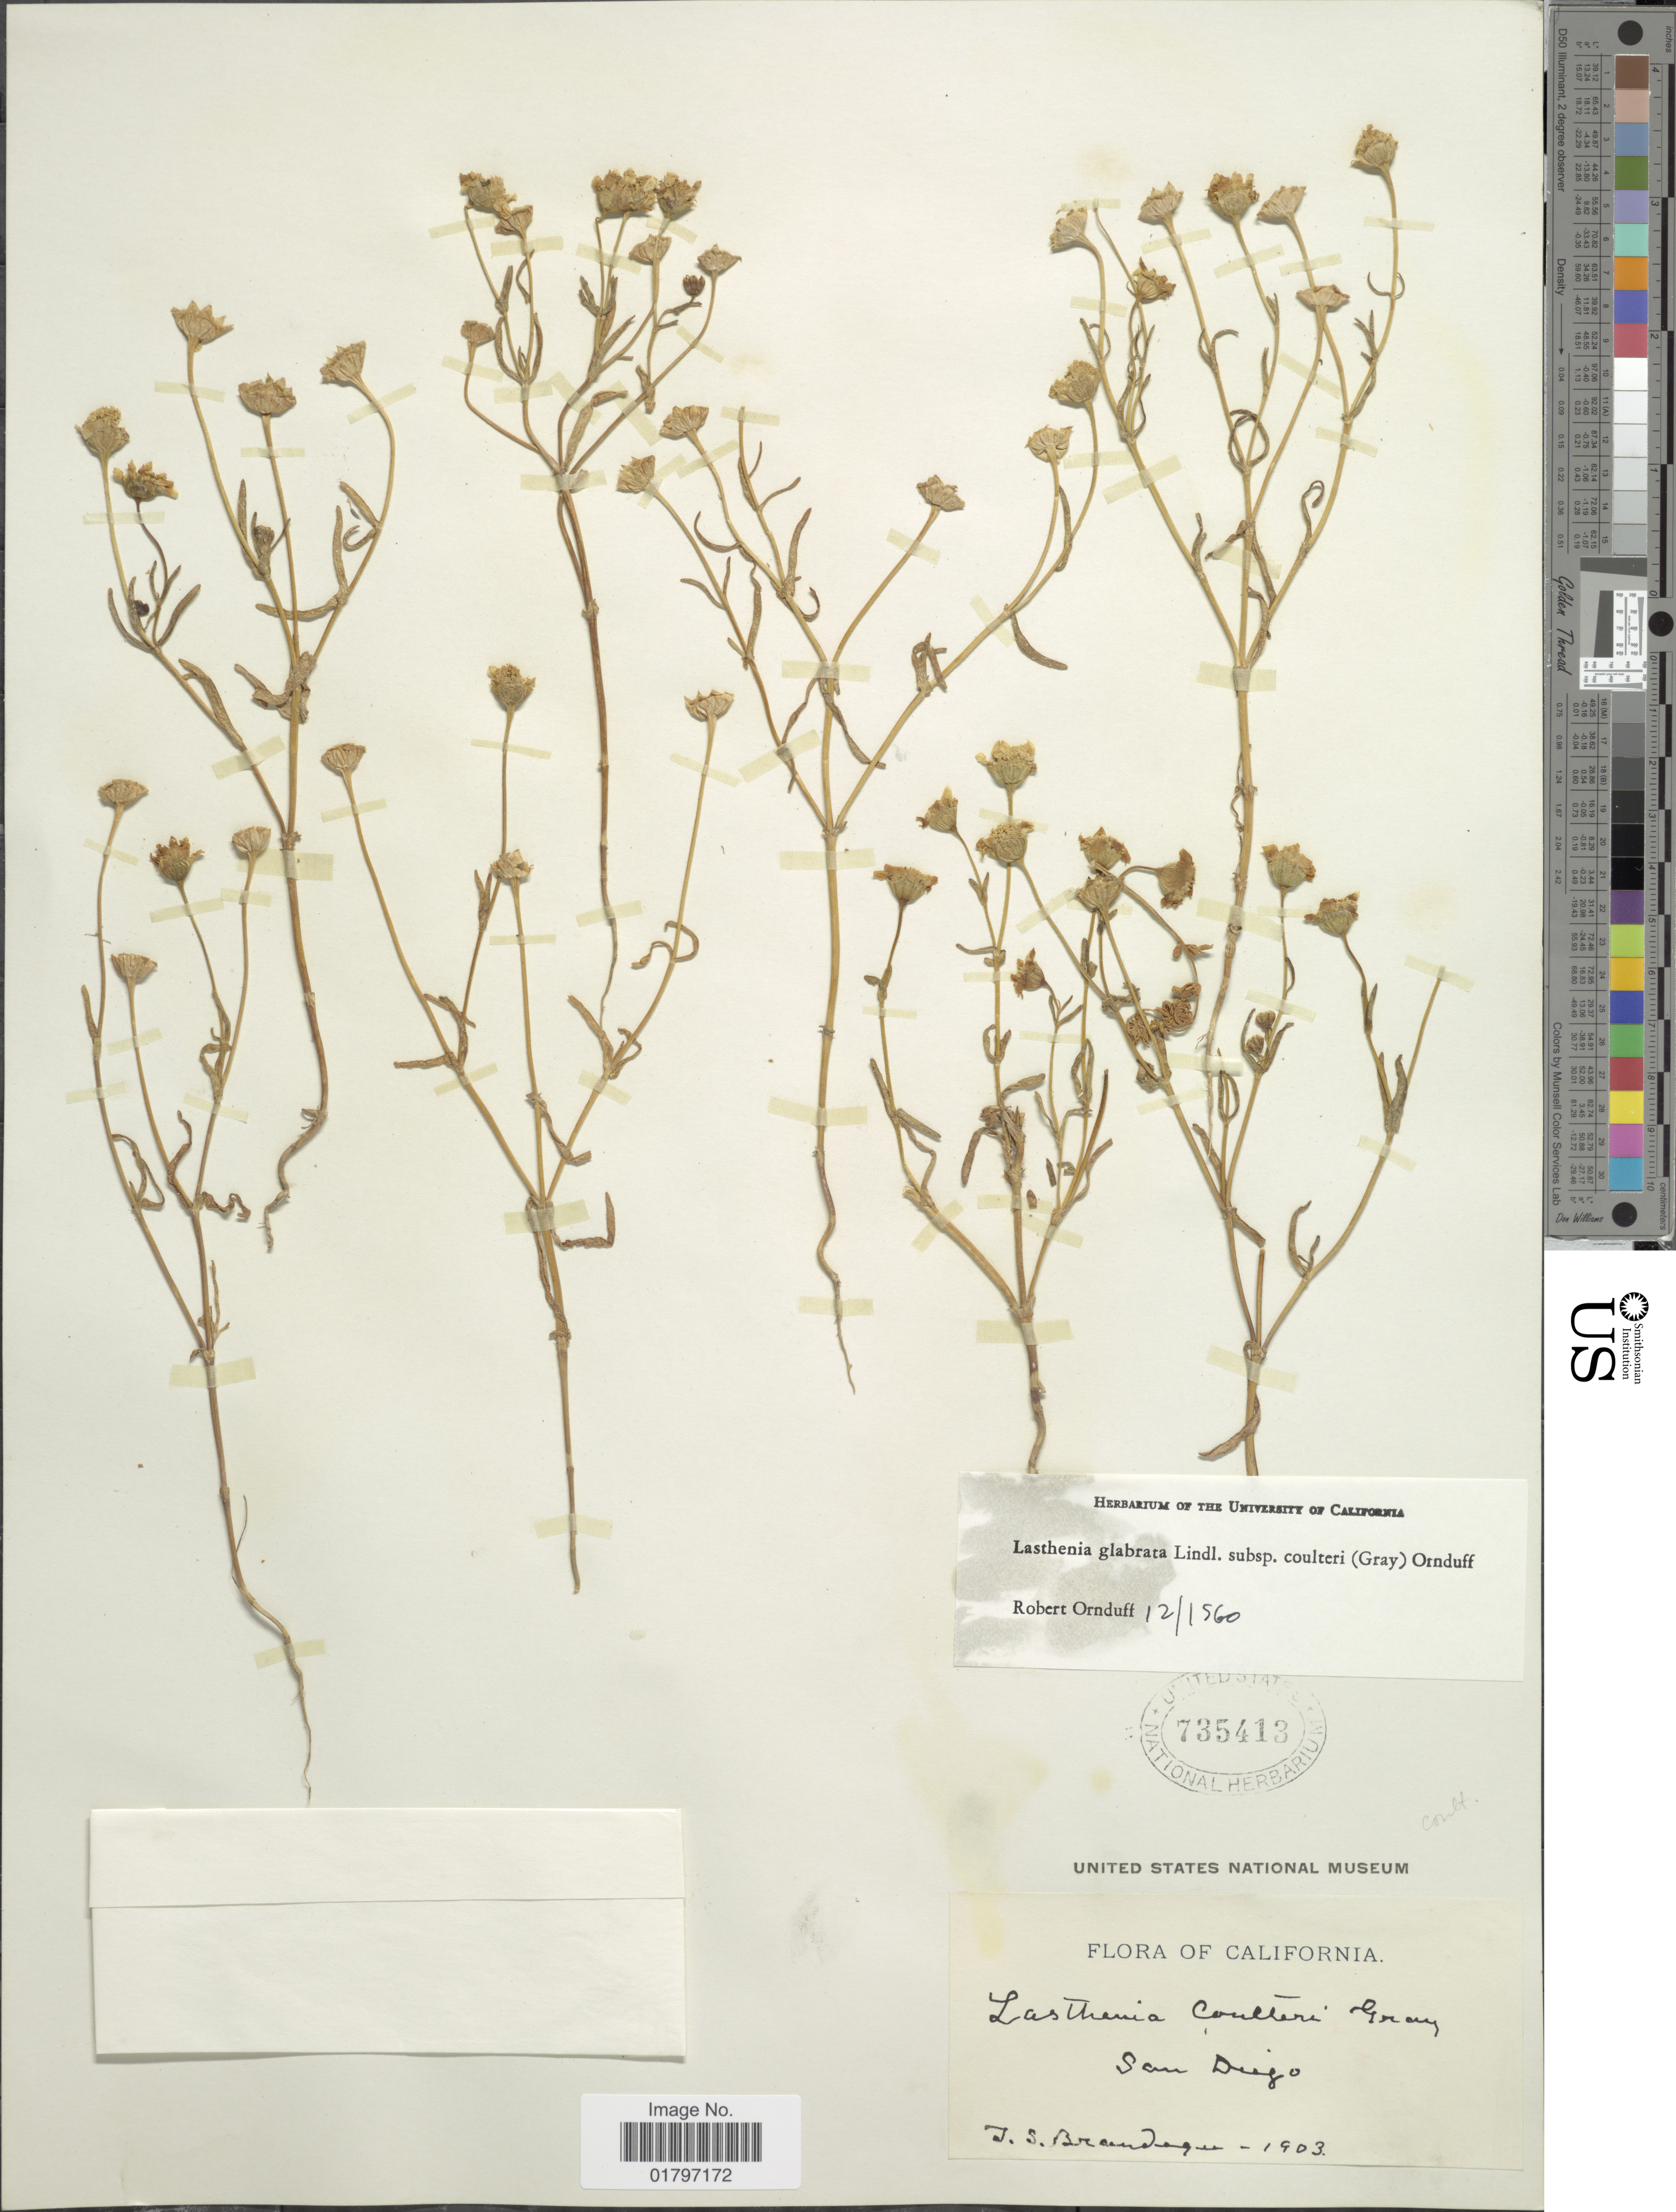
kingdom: Plantae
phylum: Tracheophyta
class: Magnoliopsida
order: Asterales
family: Asteraceae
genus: Lasthenia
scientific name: Lasthenia glabrata subsp. coulteri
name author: (A. Gray) Ornduff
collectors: T. S. Brandegee (herbarium)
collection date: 1903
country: United States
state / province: California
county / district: San Diego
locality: San Diego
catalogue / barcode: US 735413